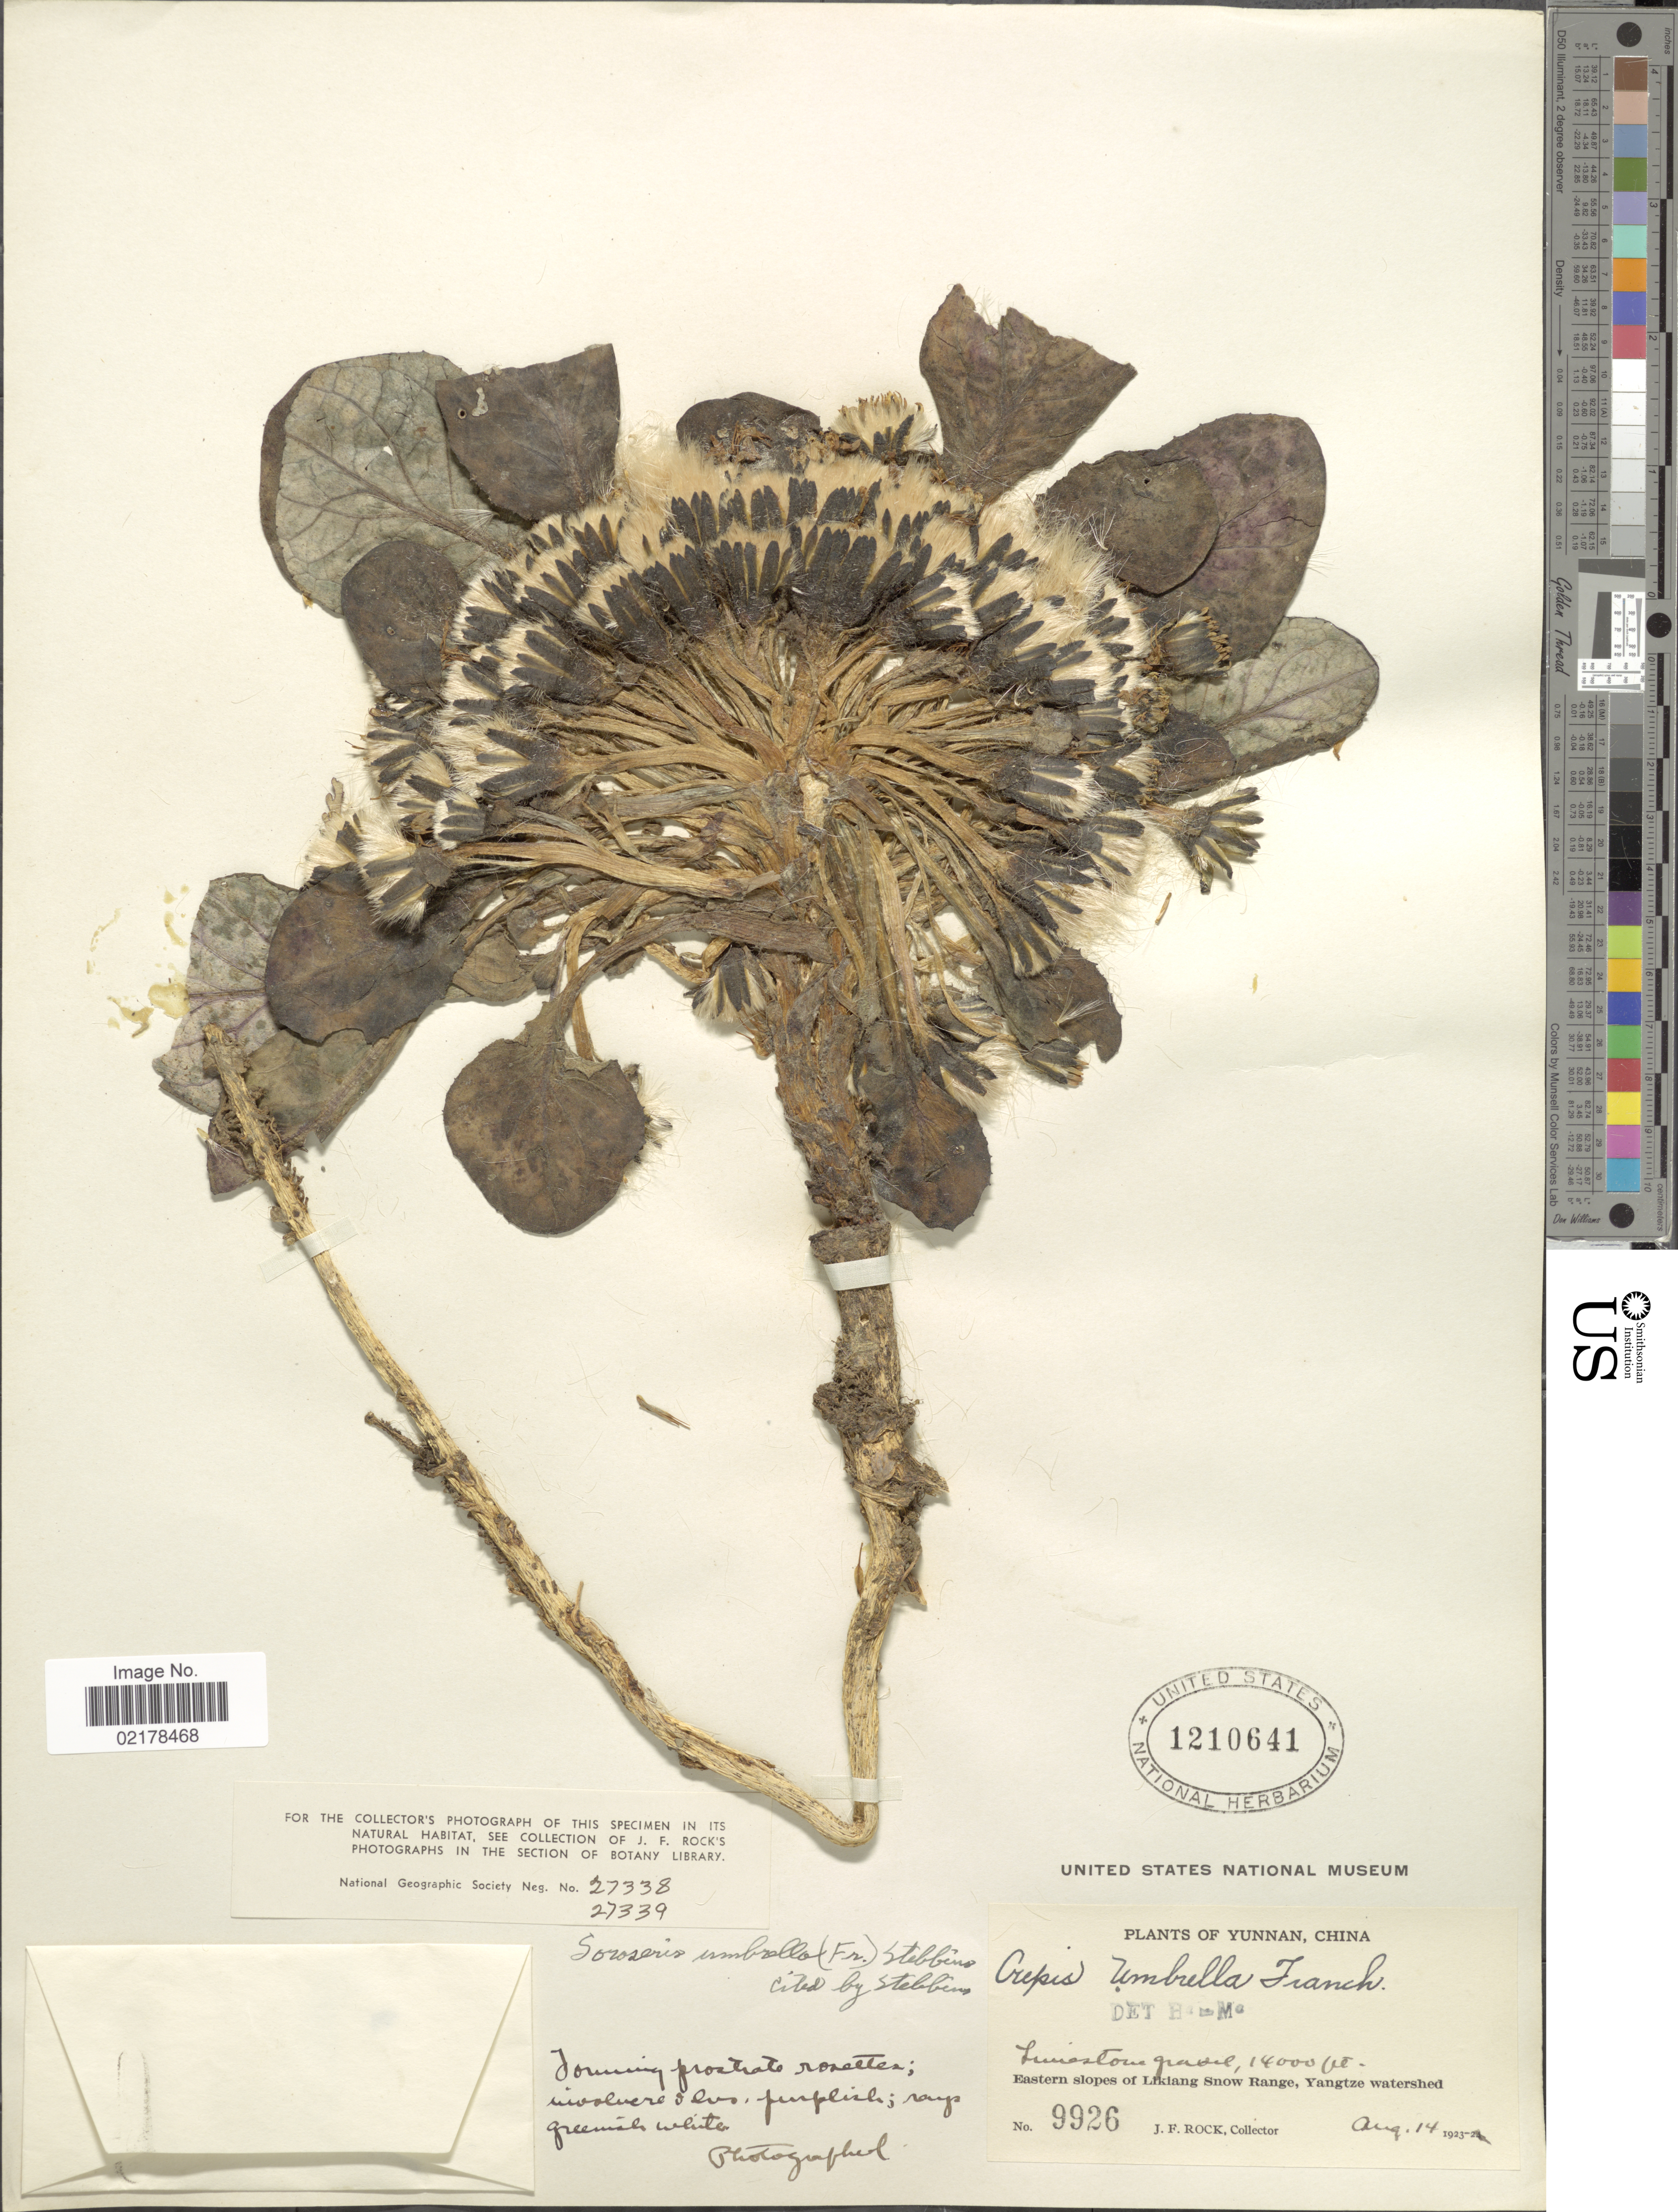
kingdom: Plantae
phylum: Tracheophyta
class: Magnoliopsida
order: Asterales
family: Asteraceae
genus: Soroseris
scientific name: Soroseris umbrella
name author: (Franch.) Stebbins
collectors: J. F. Rock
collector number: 9926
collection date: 1923-08-14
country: China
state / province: Yunnan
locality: Limestone gravel, eastern slopes of Likiang Snow Range, Yangtze watershed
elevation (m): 4267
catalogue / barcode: US 1210641